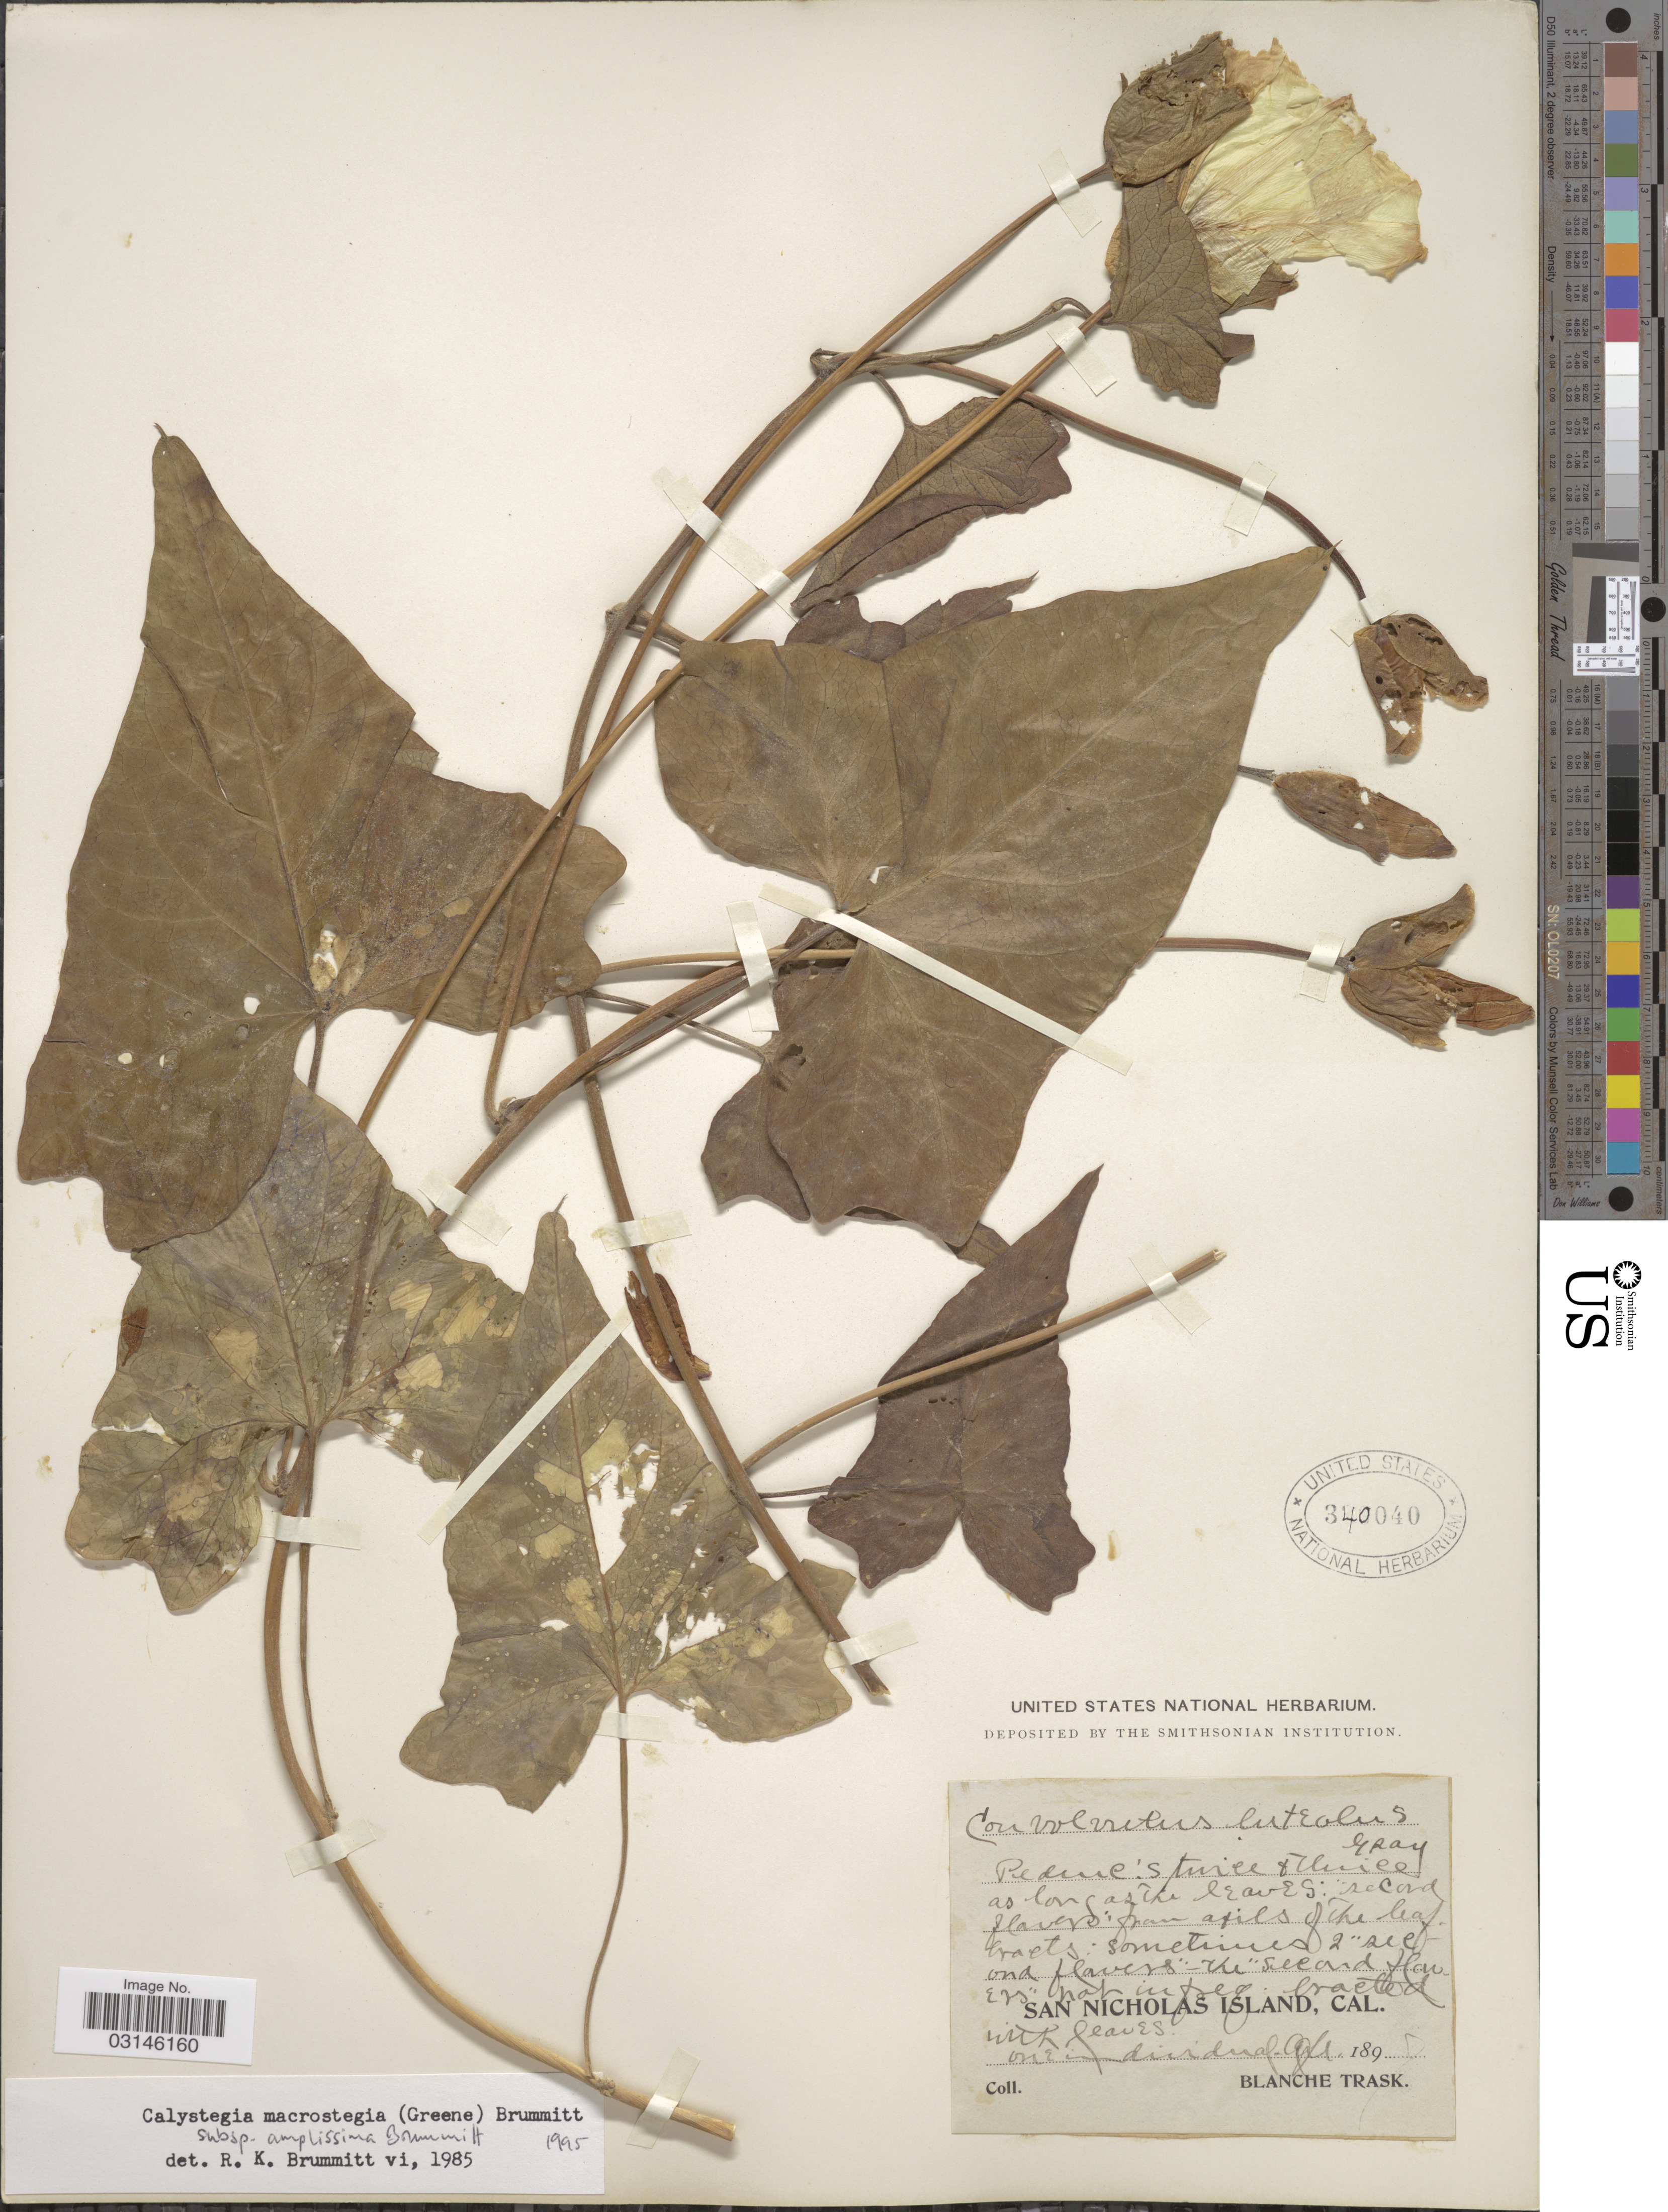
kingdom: Plantae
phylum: Tracheophyta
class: Magnoliopsida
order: Solanales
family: Convolvulaceae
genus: Calystegia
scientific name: Calystegia macrostegia subsp. amplissima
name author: Brummitt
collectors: B. Trask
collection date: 1897-04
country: United States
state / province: California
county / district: Ventura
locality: San Nicholas Island.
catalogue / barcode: US 340040